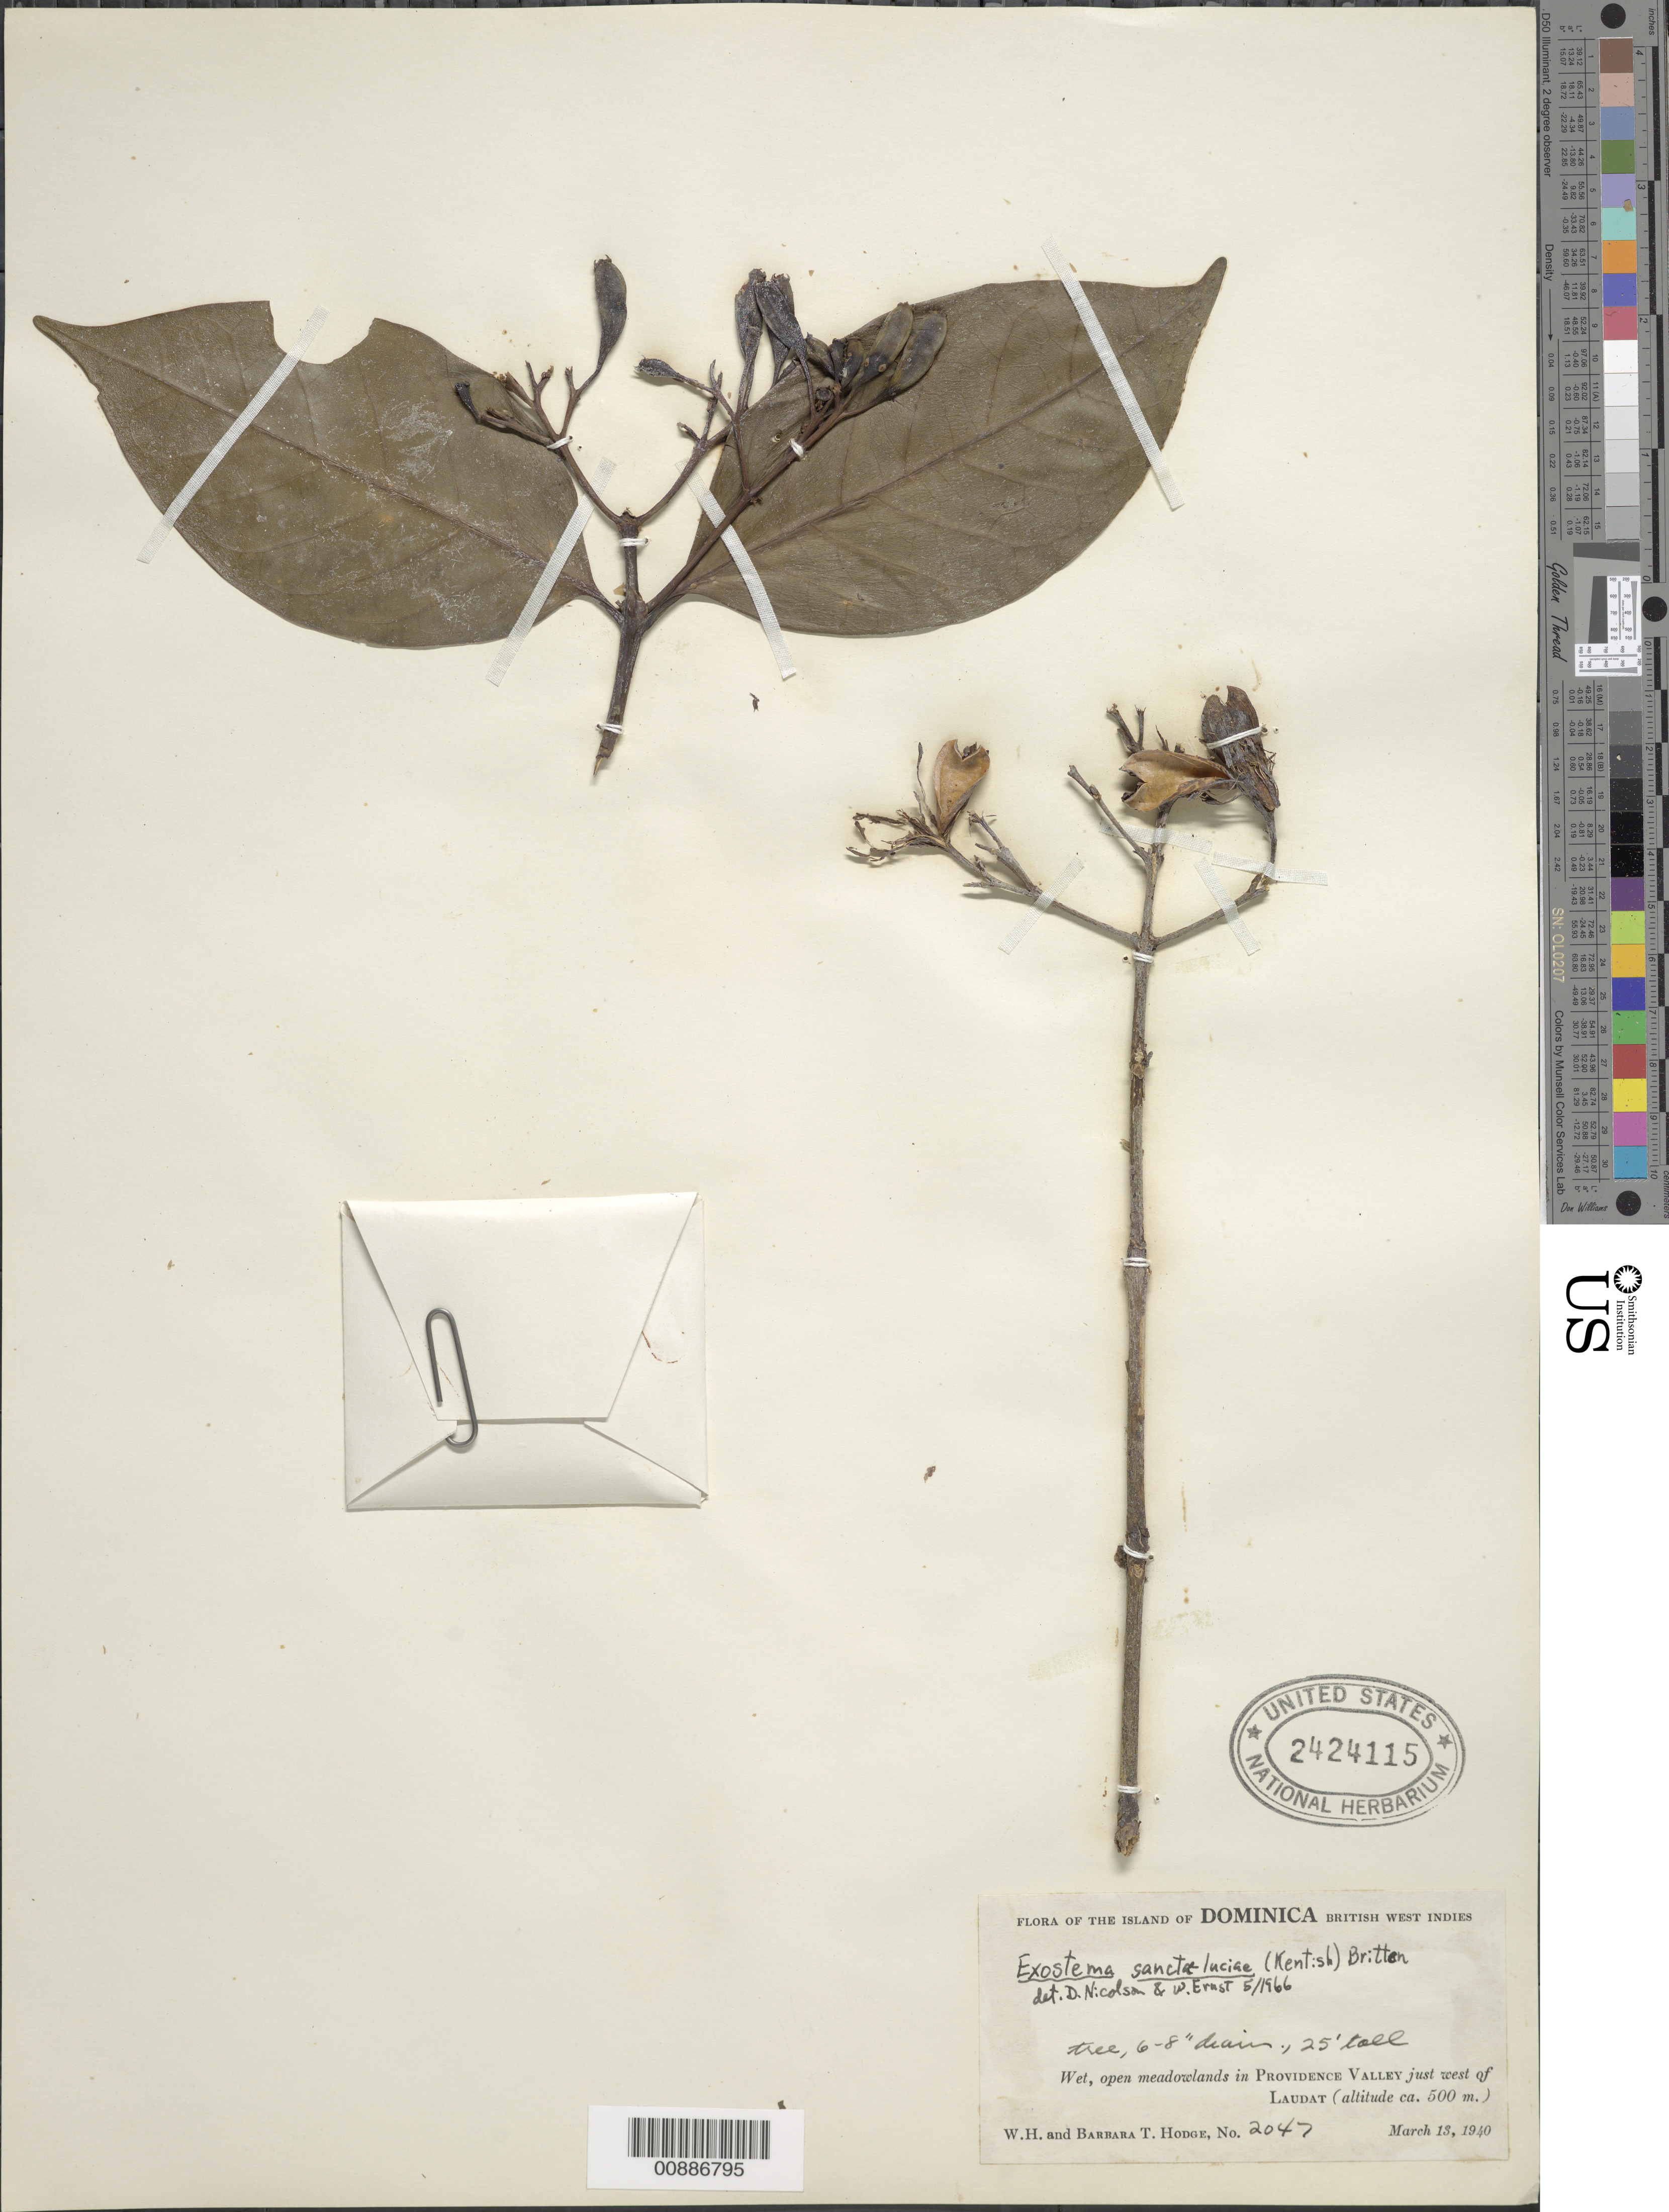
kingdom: Plantae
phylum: Tracheophyta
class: Magnoliopsida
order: Gentianales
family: Rubiaceae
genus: Exostema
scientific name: Exostema sanctae-luciae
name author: (Kentish) Britten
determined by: Nicolson, D. H.; Ernst, W. R.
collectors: W. Hodge & B. Hodge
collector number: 2047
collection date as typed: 13 Mar 1940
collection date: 1940-03-13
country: Dominica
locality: Providence Valley just west of Laudat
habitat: Wet open meadowlands in valley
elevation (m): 500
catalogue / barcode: US 2424115